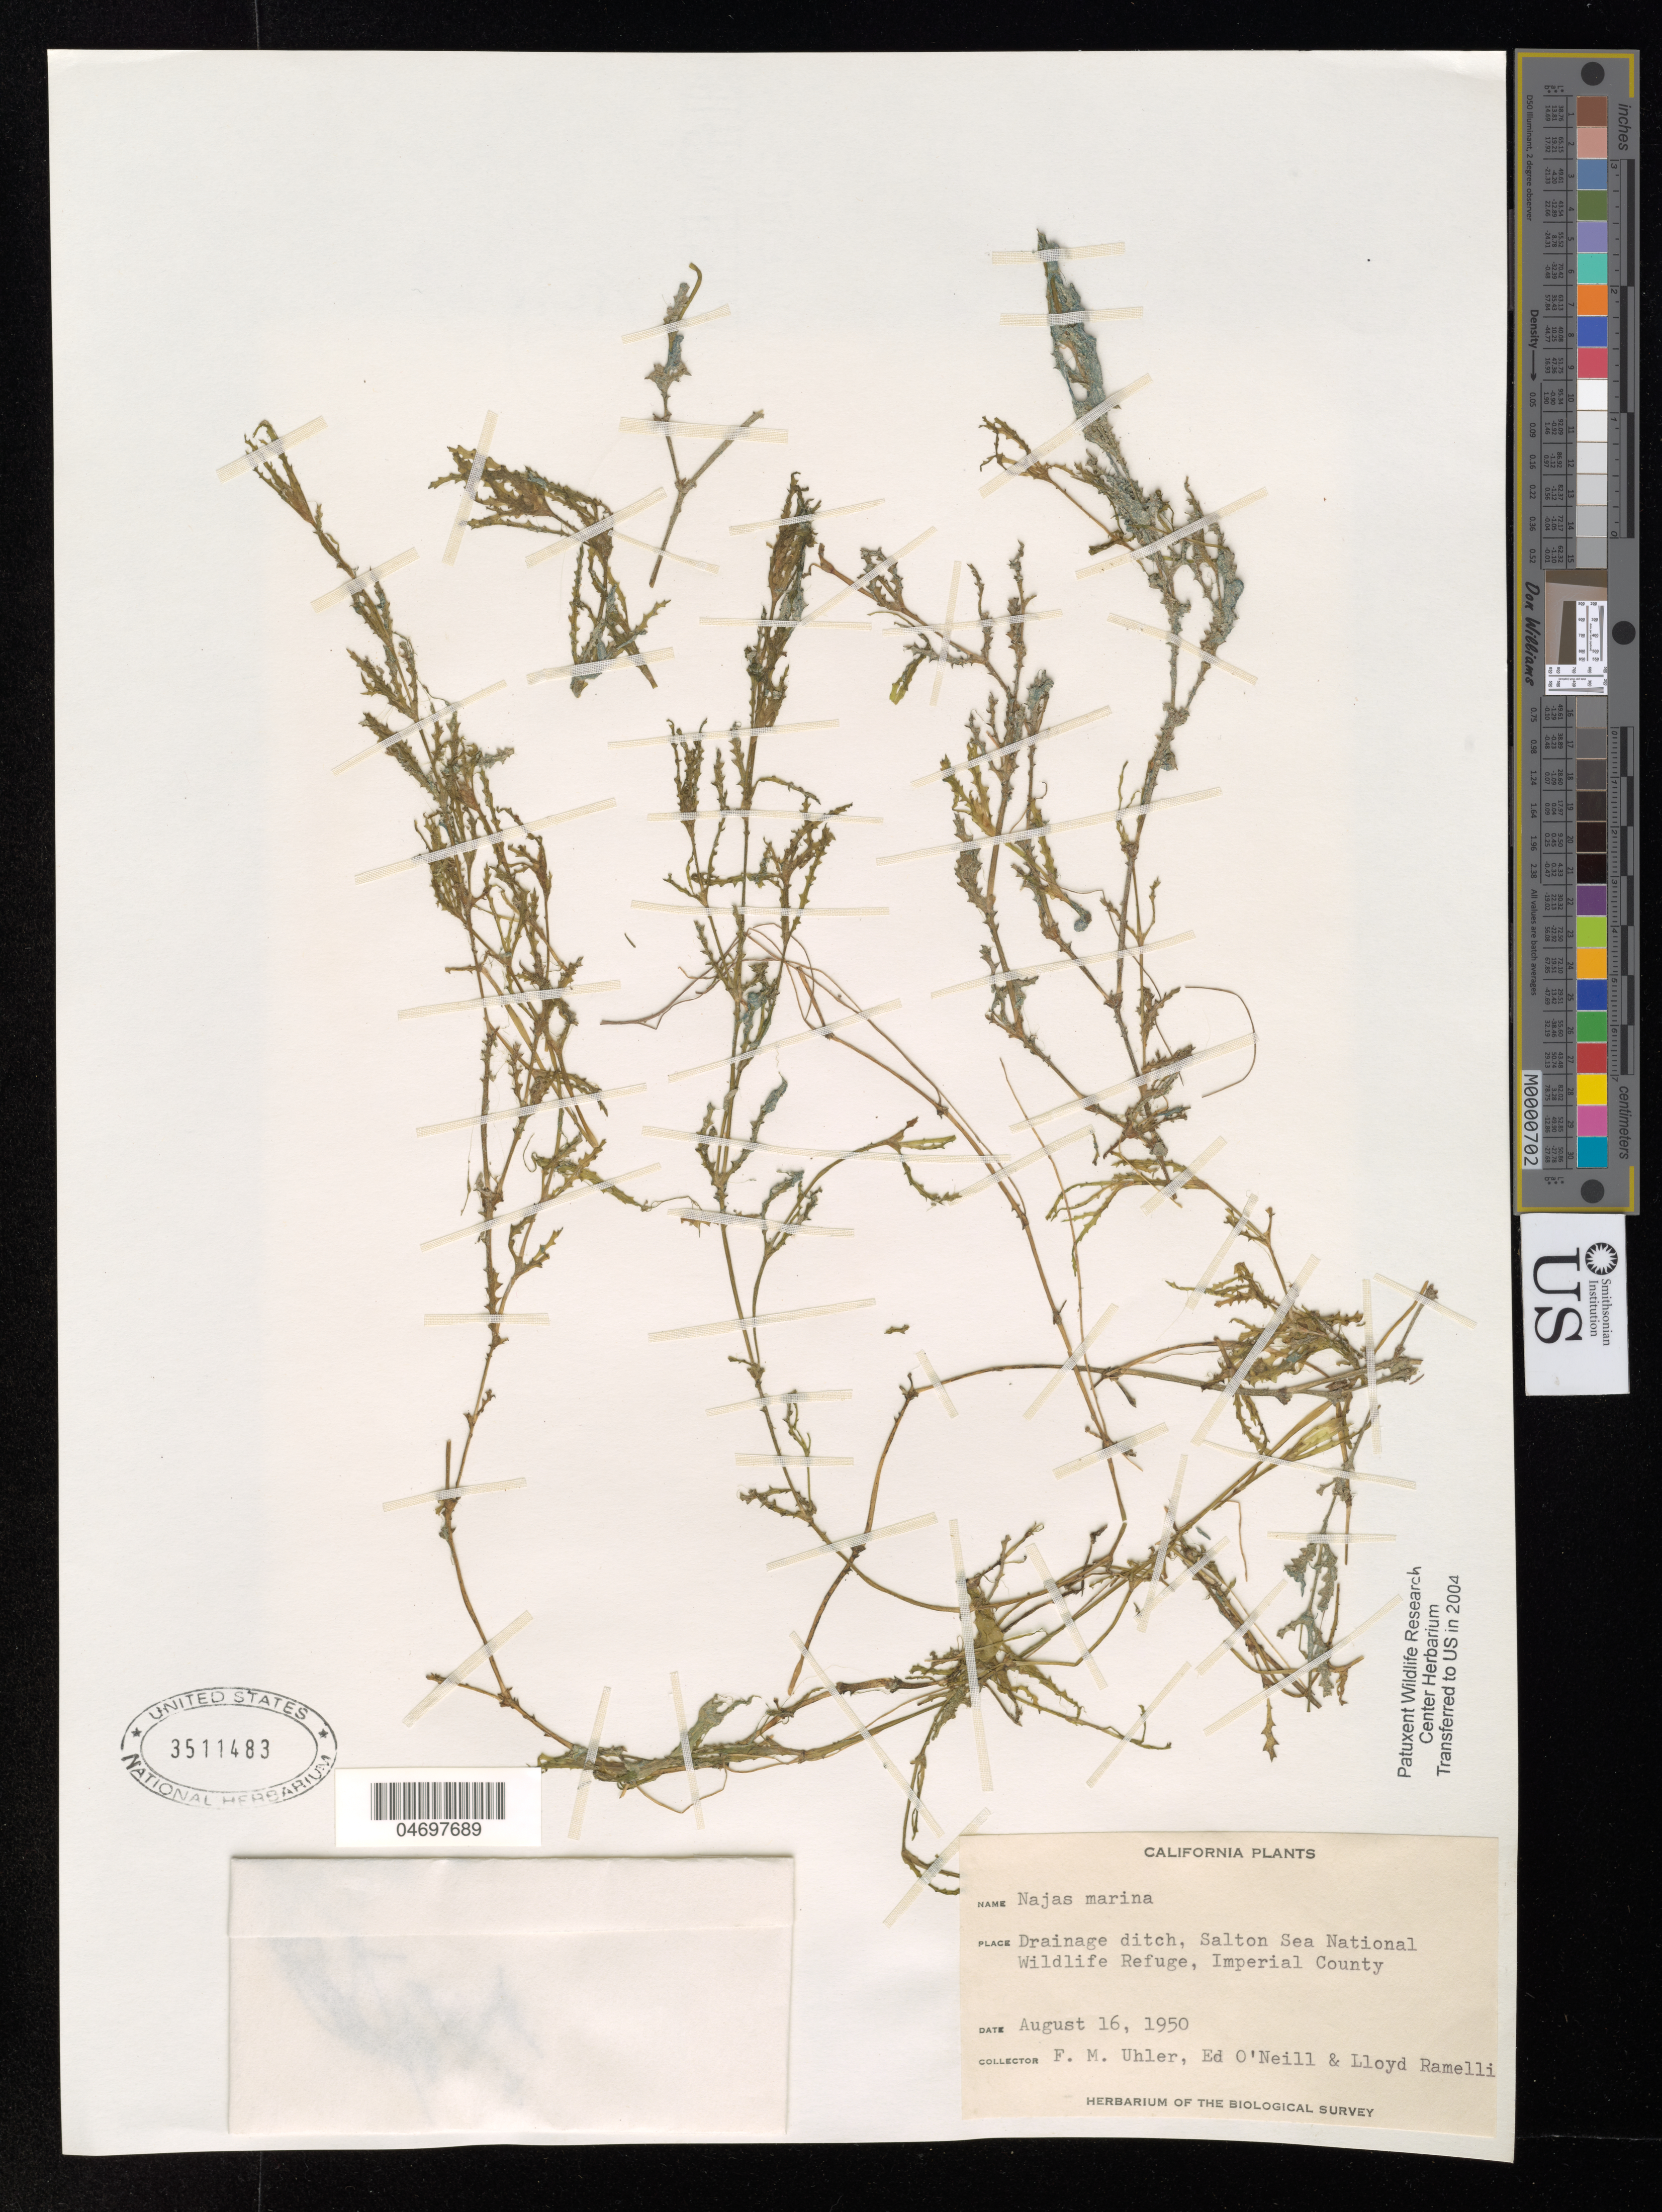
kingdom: Plantae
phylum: Tracheophyta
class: Liliopsida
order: Alismatales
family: Hydrocharitaceae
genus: Najas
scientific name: Najas marina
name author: L.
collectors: F. M. Uhler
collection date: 1950-08-16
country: United States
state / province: California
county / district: Imperial Co.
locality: Salton Sea National Wildlife Refuge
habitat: drainage ditch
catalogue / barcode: US 3511483